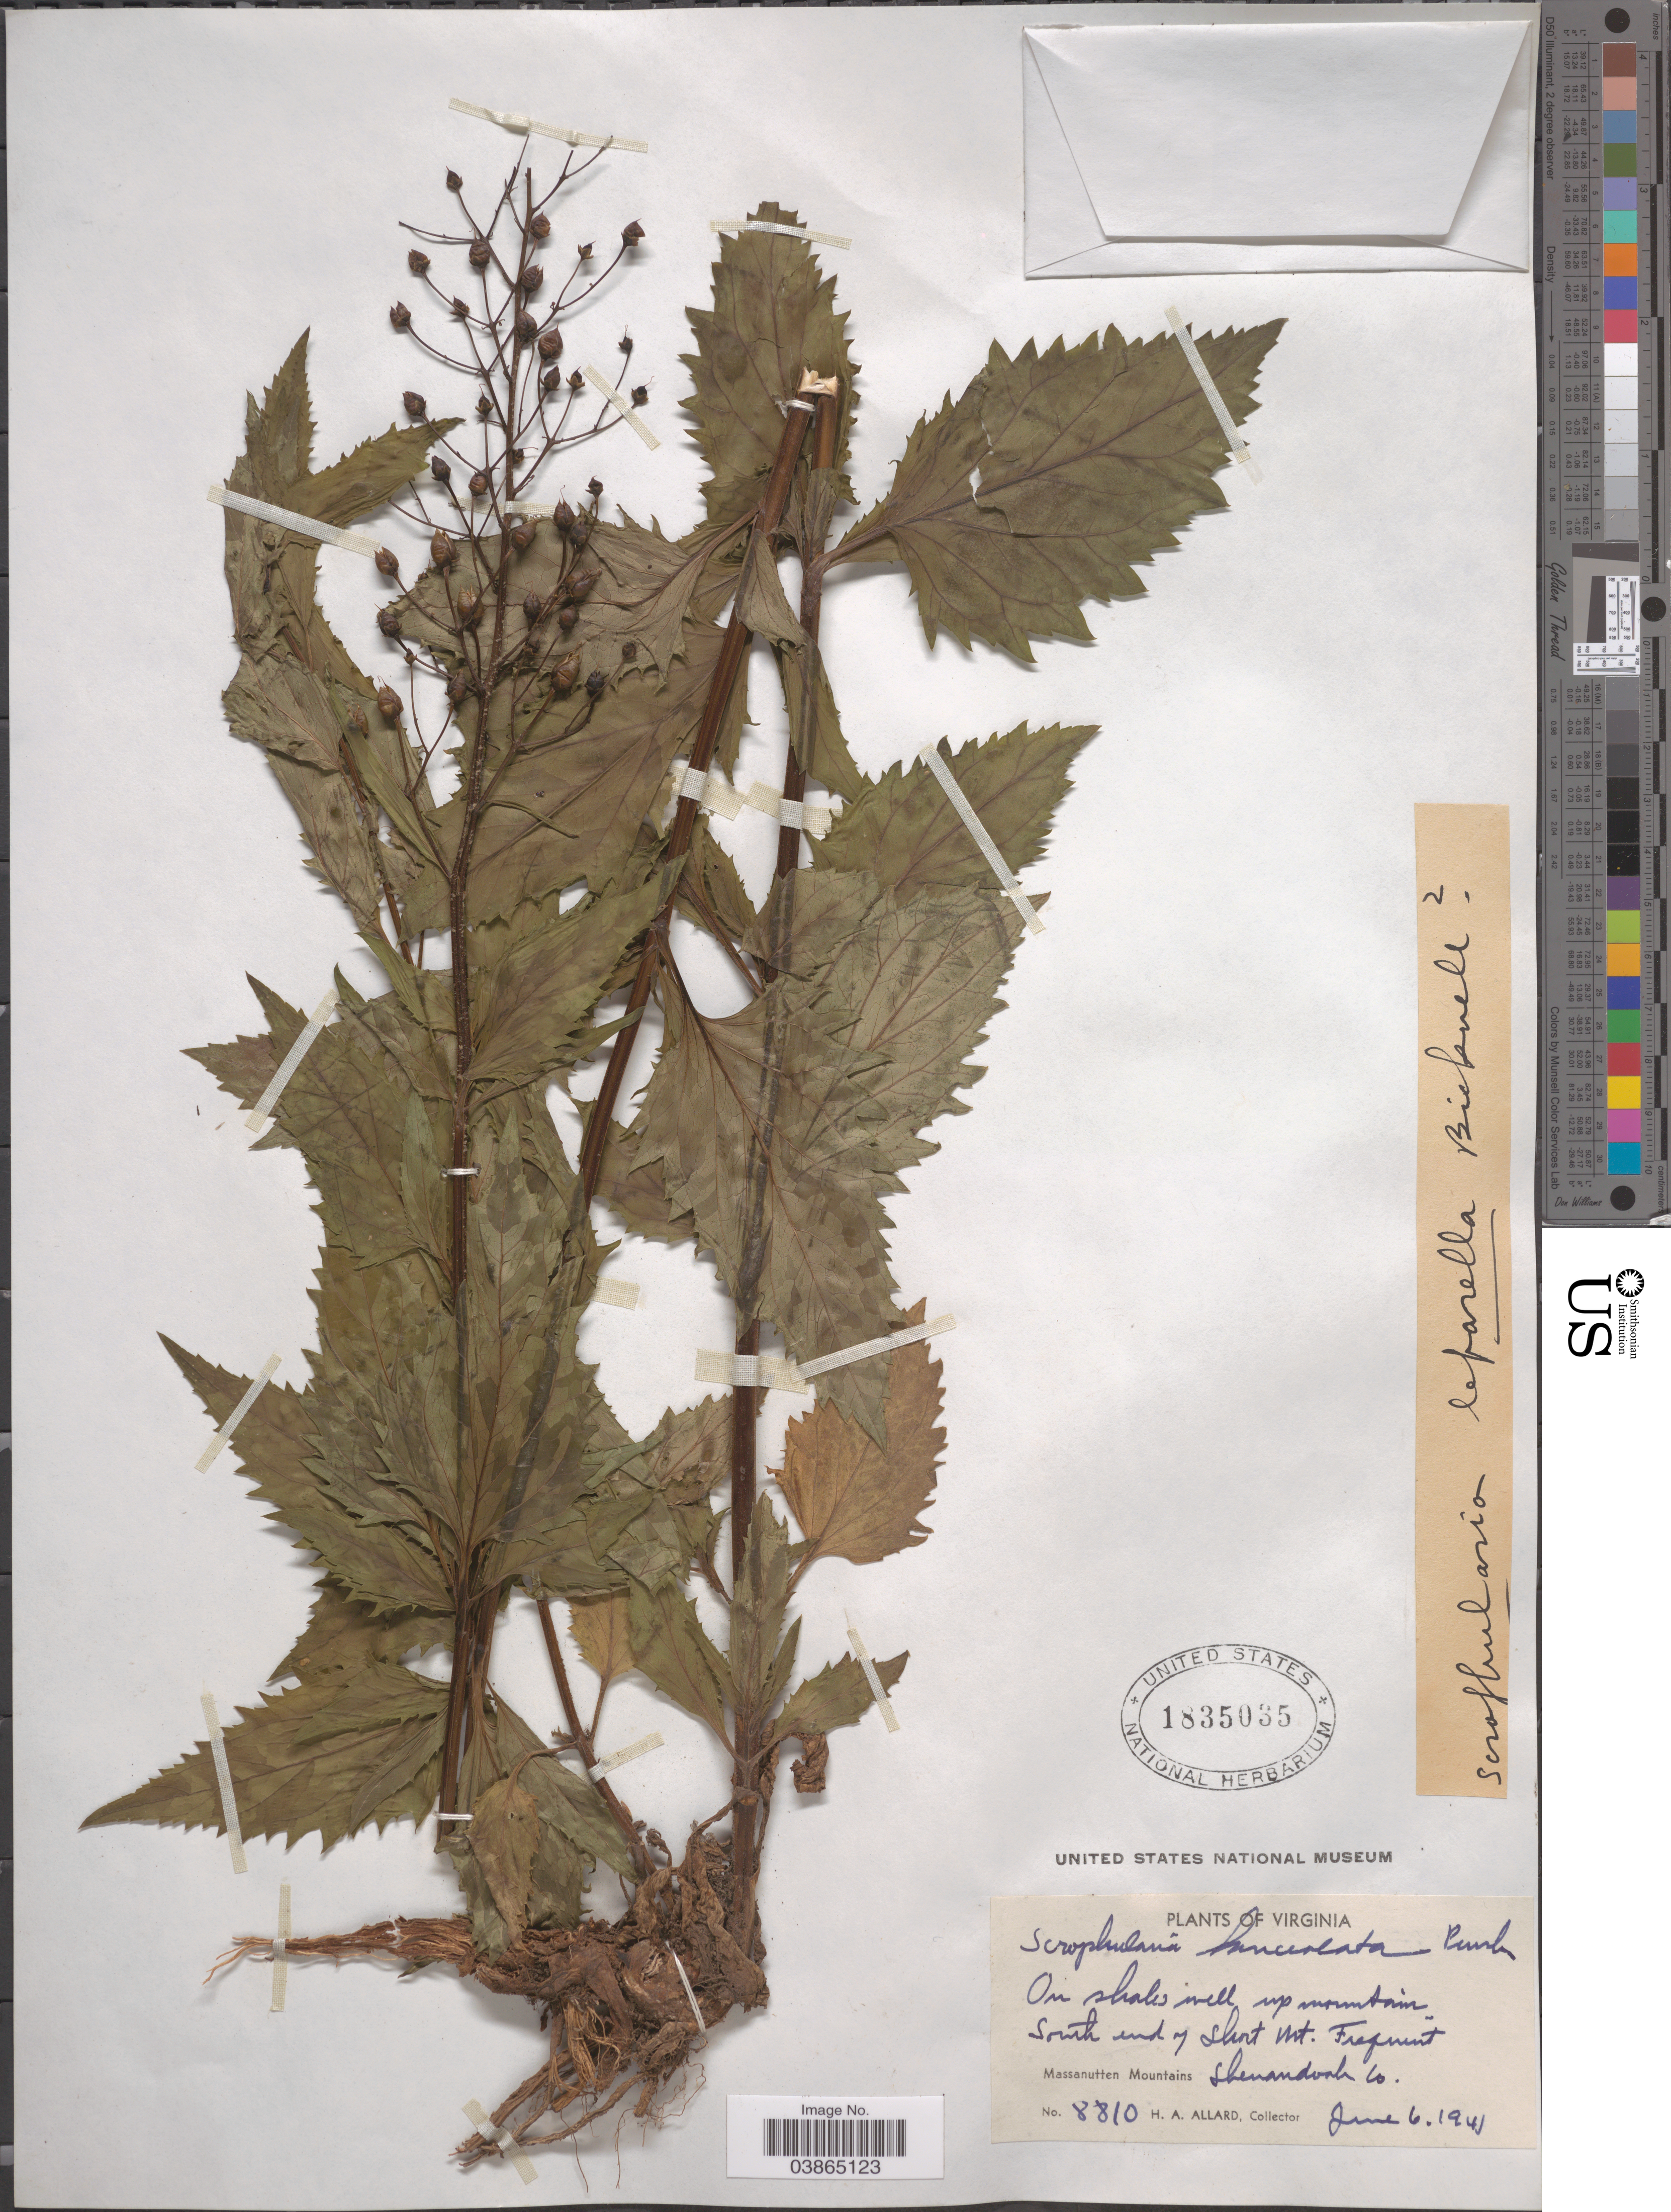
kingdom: Plantae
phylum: Tracheophyta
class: Magnoliopsida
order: Lamiales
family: Scrophulariaceae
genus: Scrophularia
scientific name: Scrophularia lanceolata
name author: Pursh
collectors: H. A. Allard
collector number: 8810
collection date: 1941-06-06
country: United States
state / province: Virginia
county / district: Shenandoah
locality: South end of Short Mt. Massanutten Mountains, Shenandoah Co.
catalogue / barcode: US 1835035